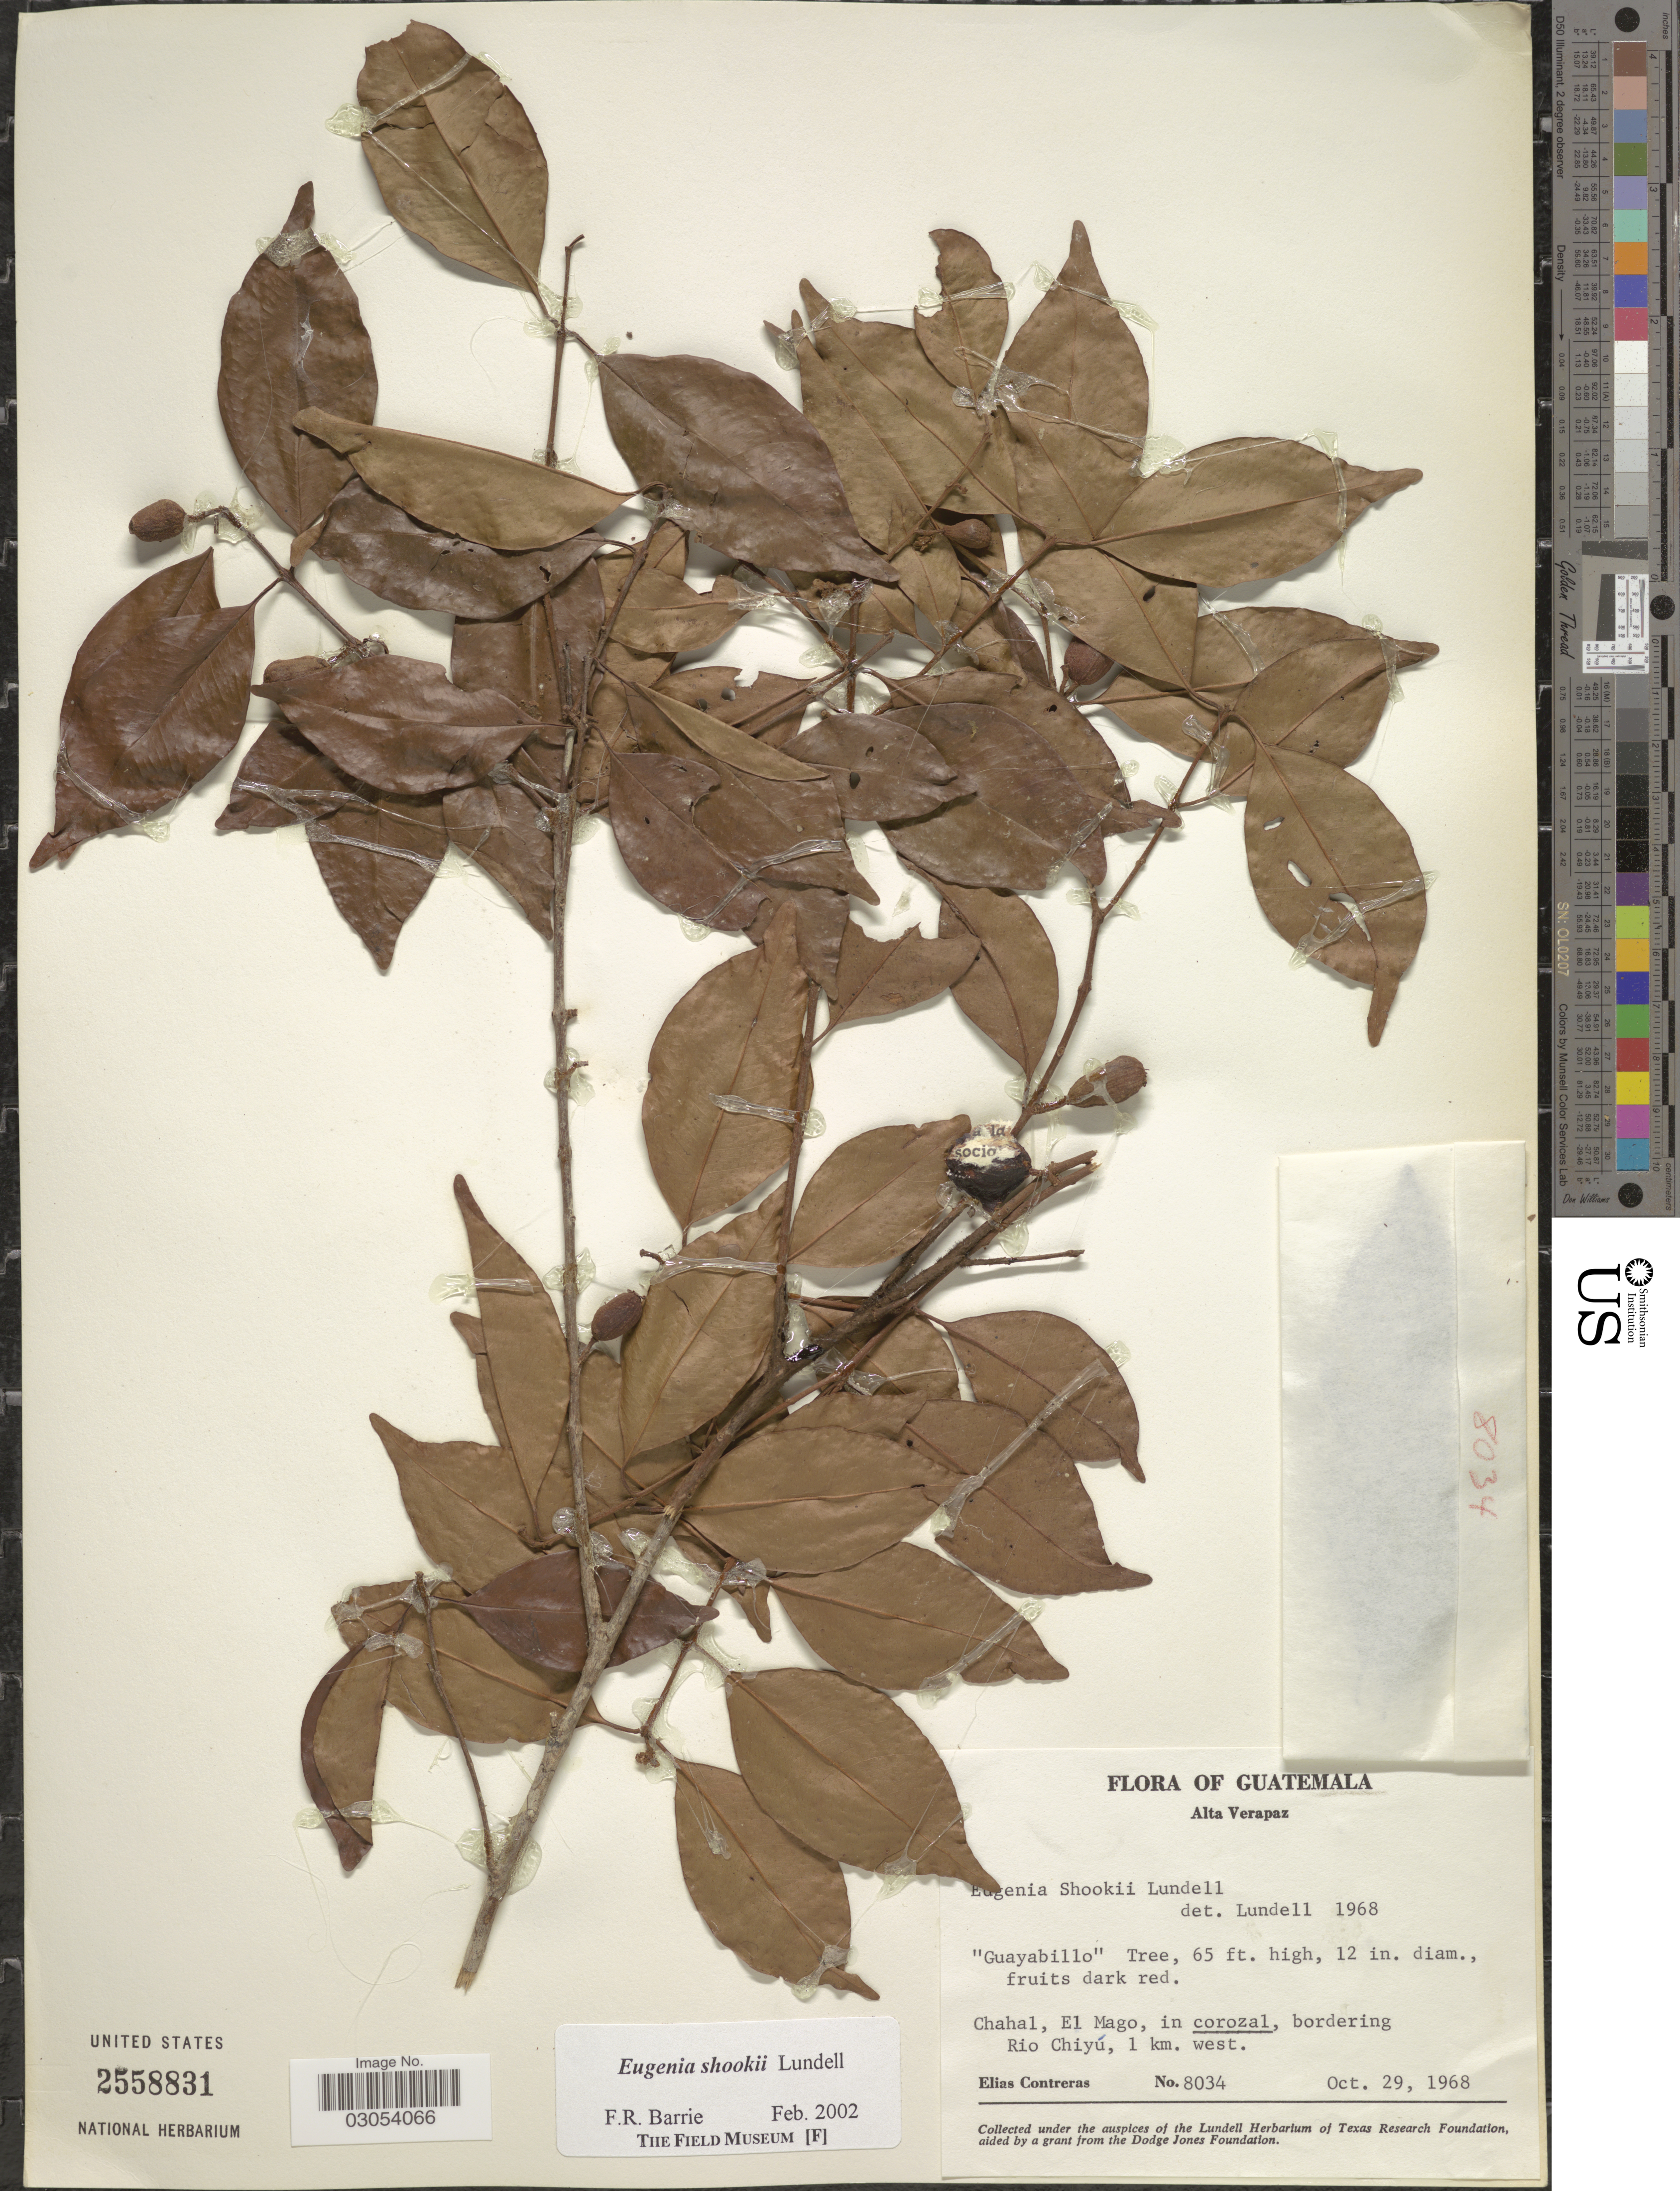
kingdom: Plantae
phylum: Tracheophyta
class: Magnoliopsida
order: Myrtales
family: Myrtaceae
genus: Eugenia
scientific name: Eugenia shookii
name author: Lundell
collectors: E. Contreras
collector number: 8034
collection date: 1968-10-29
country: Guatemala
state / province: Alta Verapaz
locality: Chahal, El Mago, in corozal, bordering Rio Chiyú, 1 km. west.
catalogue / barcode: US 2558831